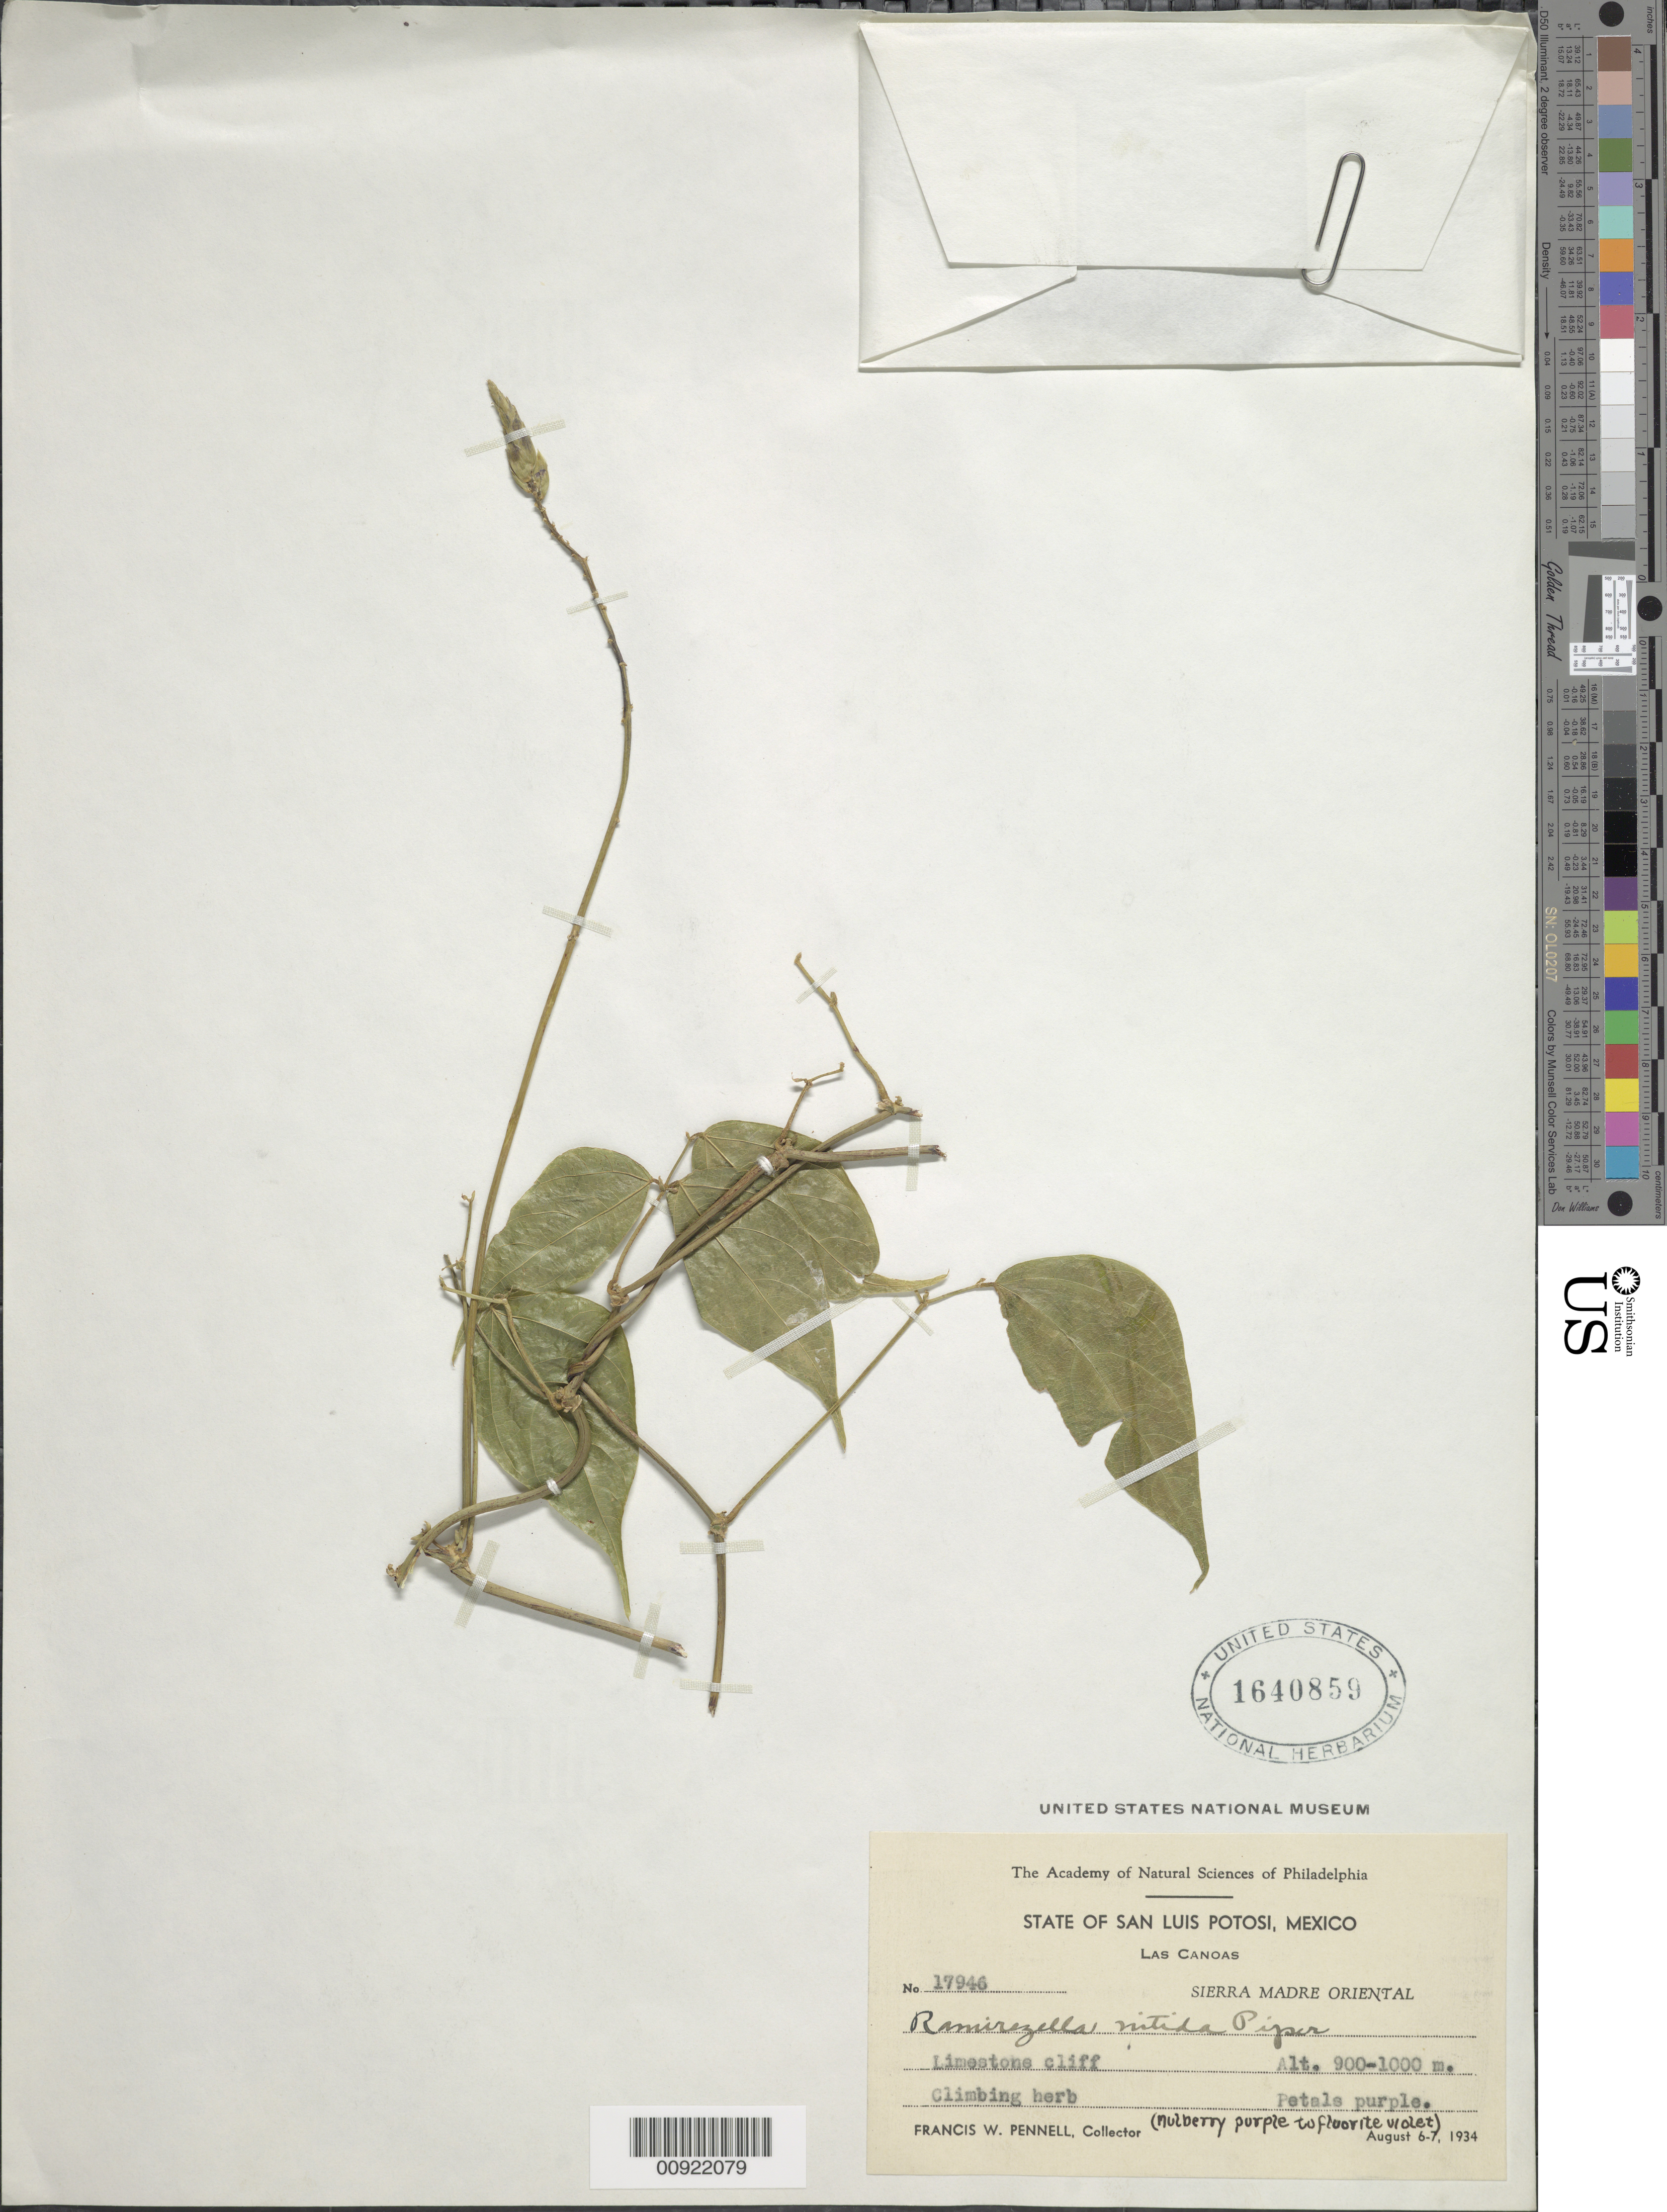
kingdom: Plantae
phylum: Tracheophyta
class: Magnoliopsida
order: Fabales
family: Fabaceae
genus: Ramirezella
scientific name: Ramirezella nitida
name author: Piper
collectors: F. W. Pennell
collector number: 17946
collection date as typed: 06 Aug 1934 to 07 Aug 1934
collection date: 1934-08-06/1934-08-07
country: Mexico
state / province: San Luis Potosí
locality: State of San Luis Potosí: Las Canoas. Sierra Madre Oriental.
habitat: Limestone cliff.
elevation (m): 1000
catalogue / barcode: US 1640859